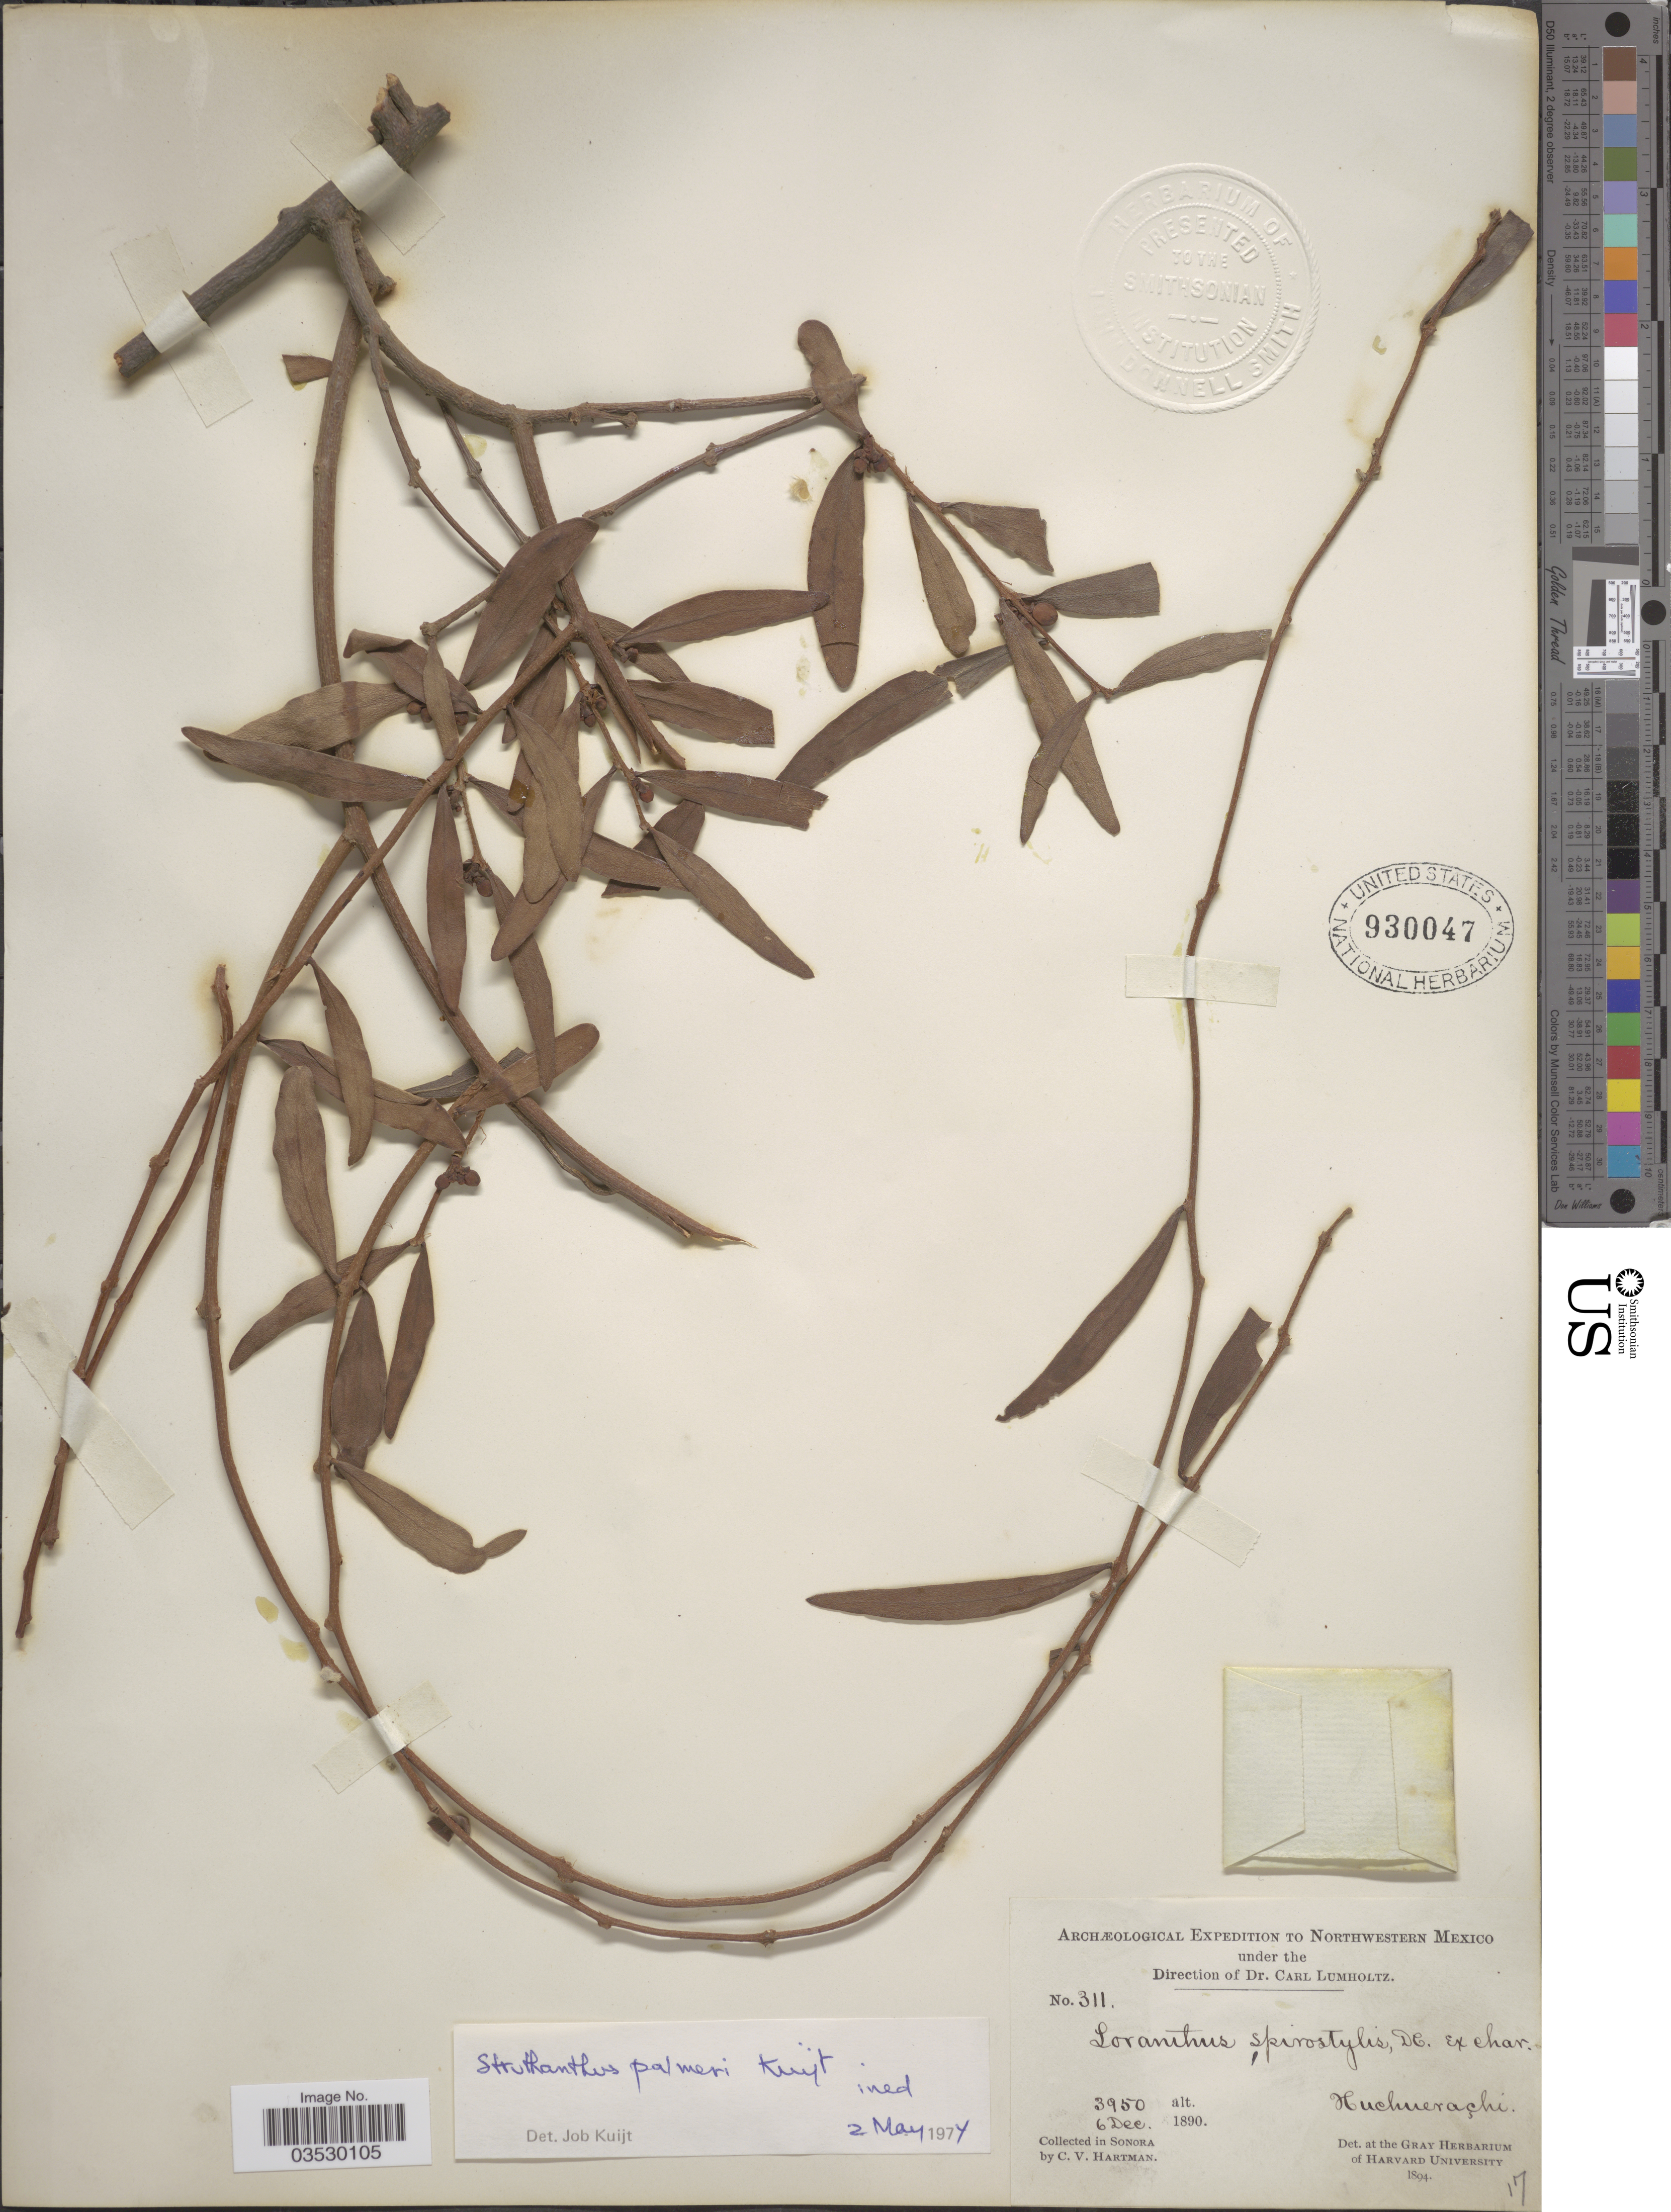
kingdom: Plantae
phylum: Tracheophyta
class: Magnoliopsida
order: Santalales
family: Loranthaceae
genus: Struthanthus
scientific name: Struthanthus palmeri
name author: Kuijt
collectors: C. V. Hartman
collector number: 311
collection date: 1890-12-06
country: Mexico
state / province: Sonora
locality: Northwestern Mexico. Huchueraçhi.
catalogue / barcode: US 930047